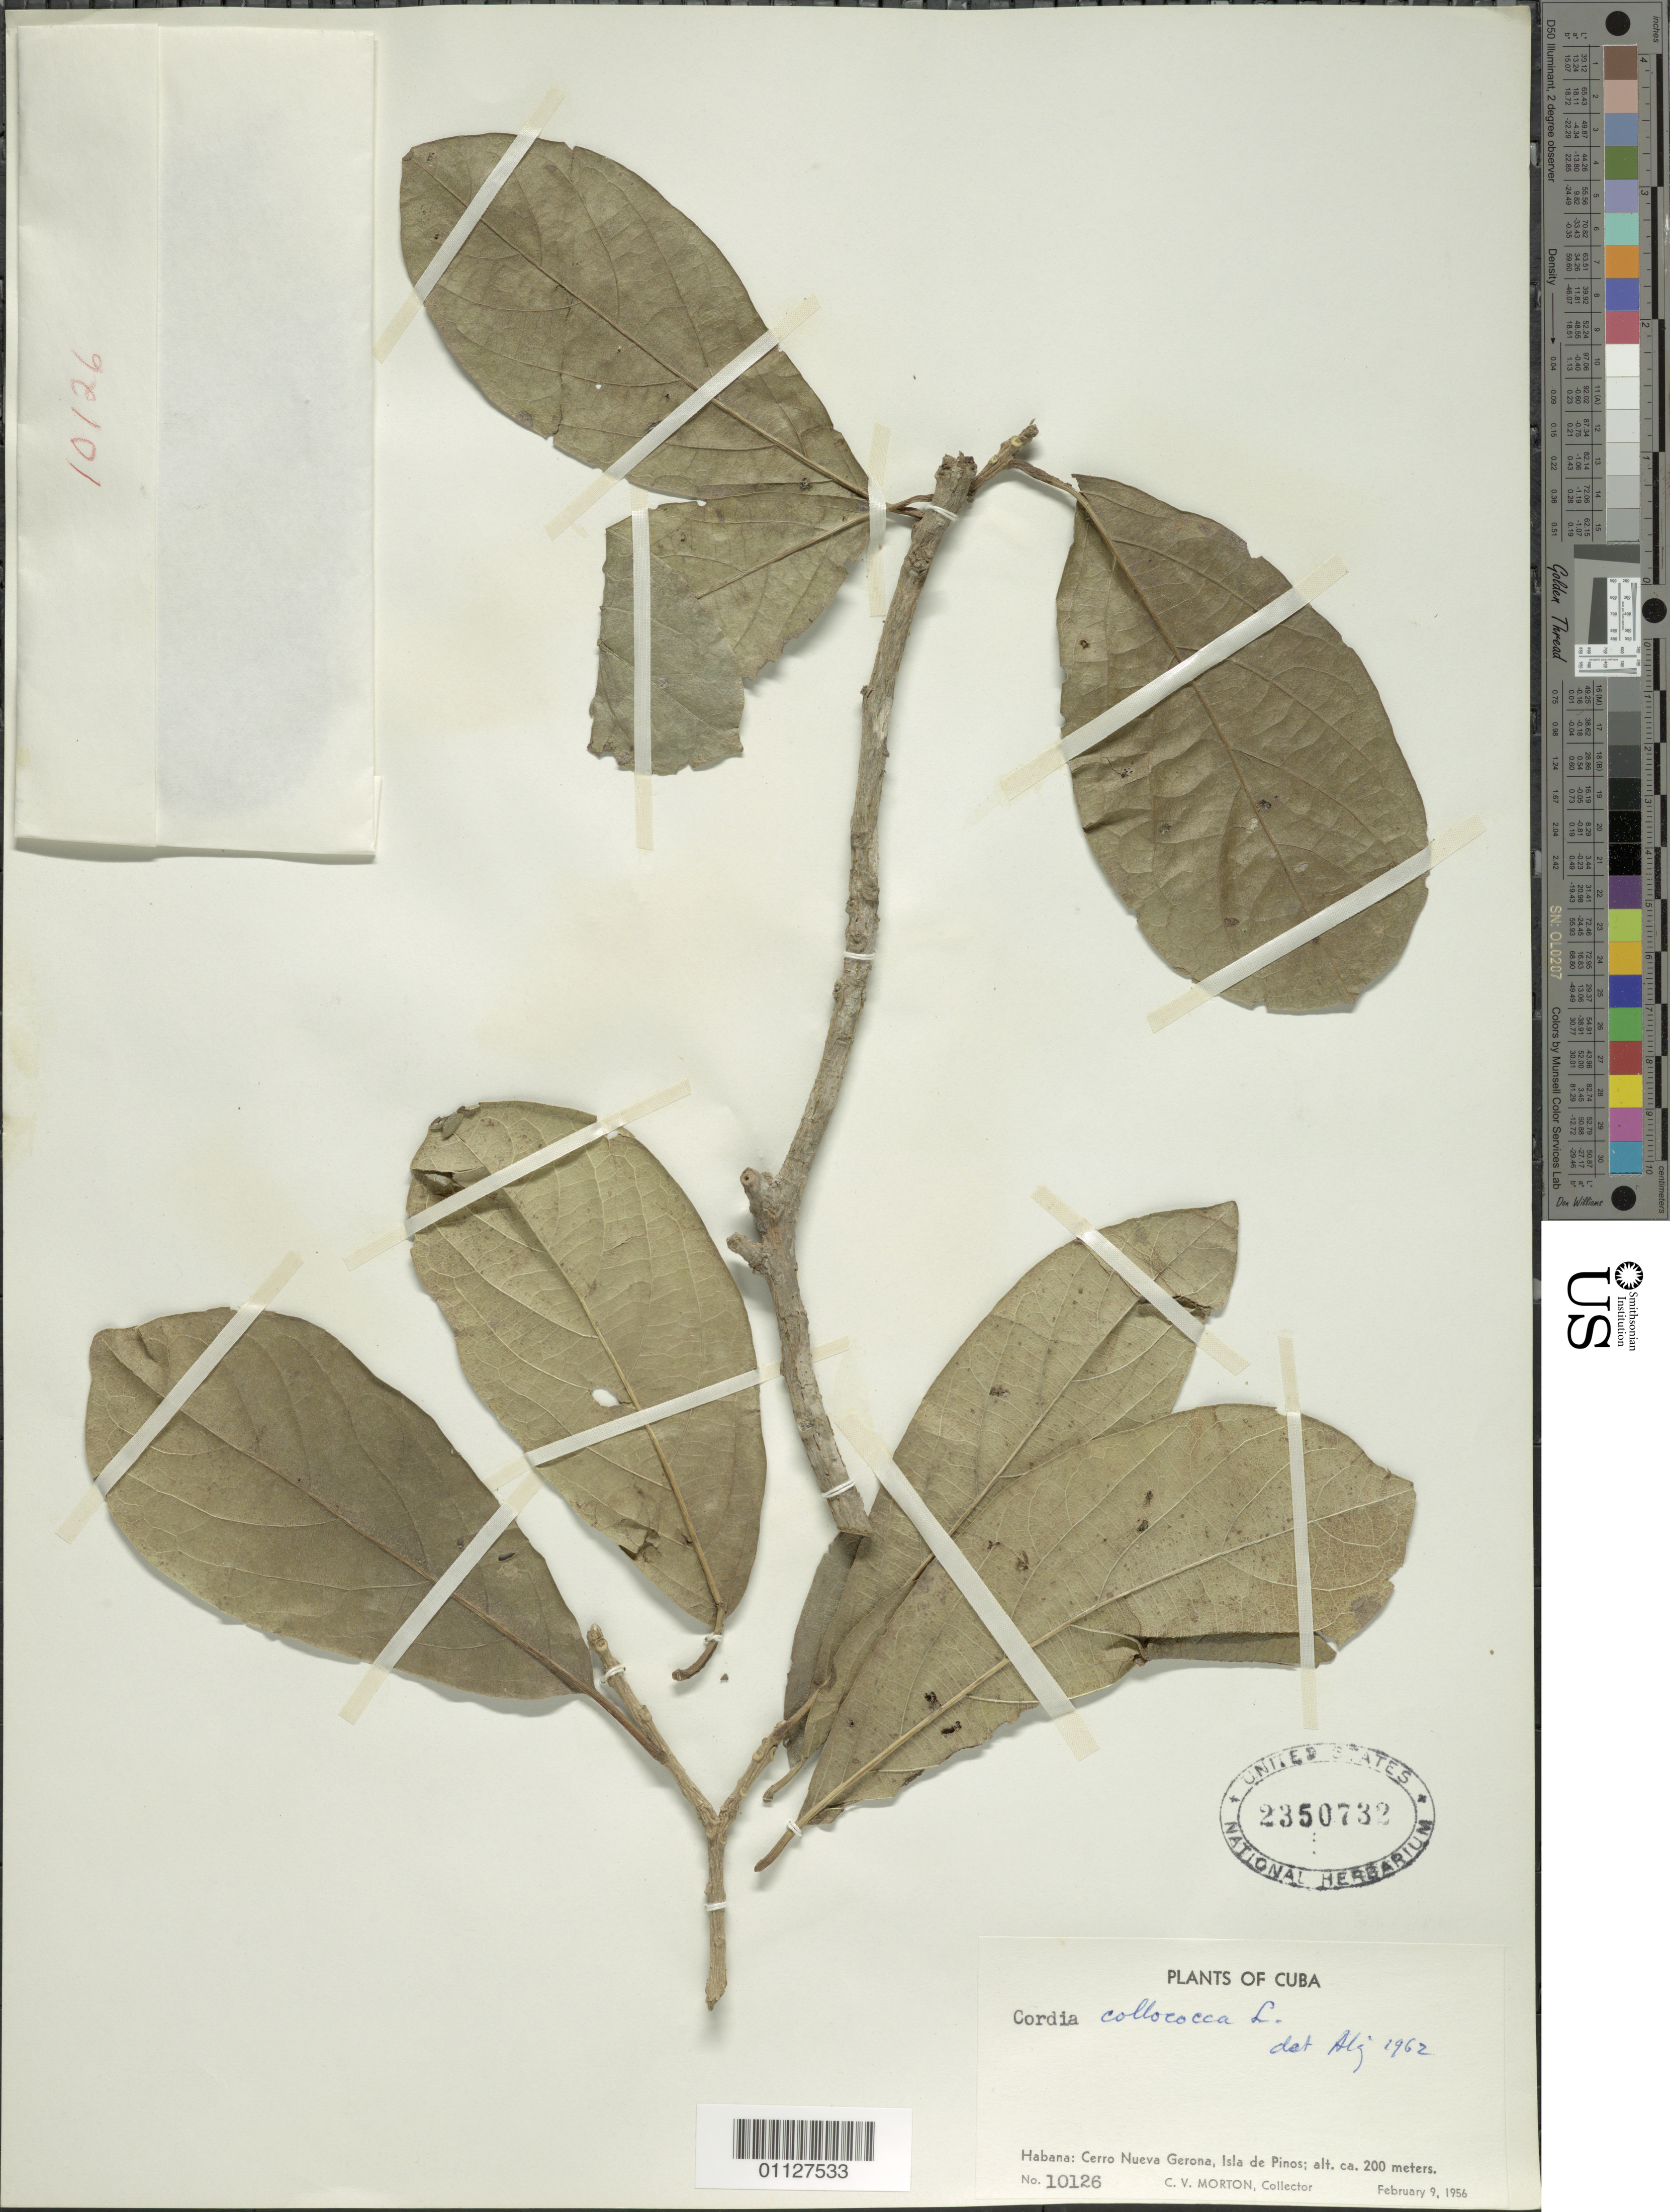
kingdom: Plantae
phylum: Tracheophyta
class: Magnoliopsida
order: Boraginales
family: Cordiaceae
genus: Cordia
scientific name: Cordia collococca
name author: L.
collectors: C. V. Morton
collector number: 10126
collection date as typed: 09 Feb 1956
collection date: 1956-02-09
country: Cuba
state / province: Isla de La Juventud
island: Isla de la Juventud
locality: Isle of Pines, Cerro Nueva Gerona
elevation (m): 200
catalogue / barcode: US 2350732